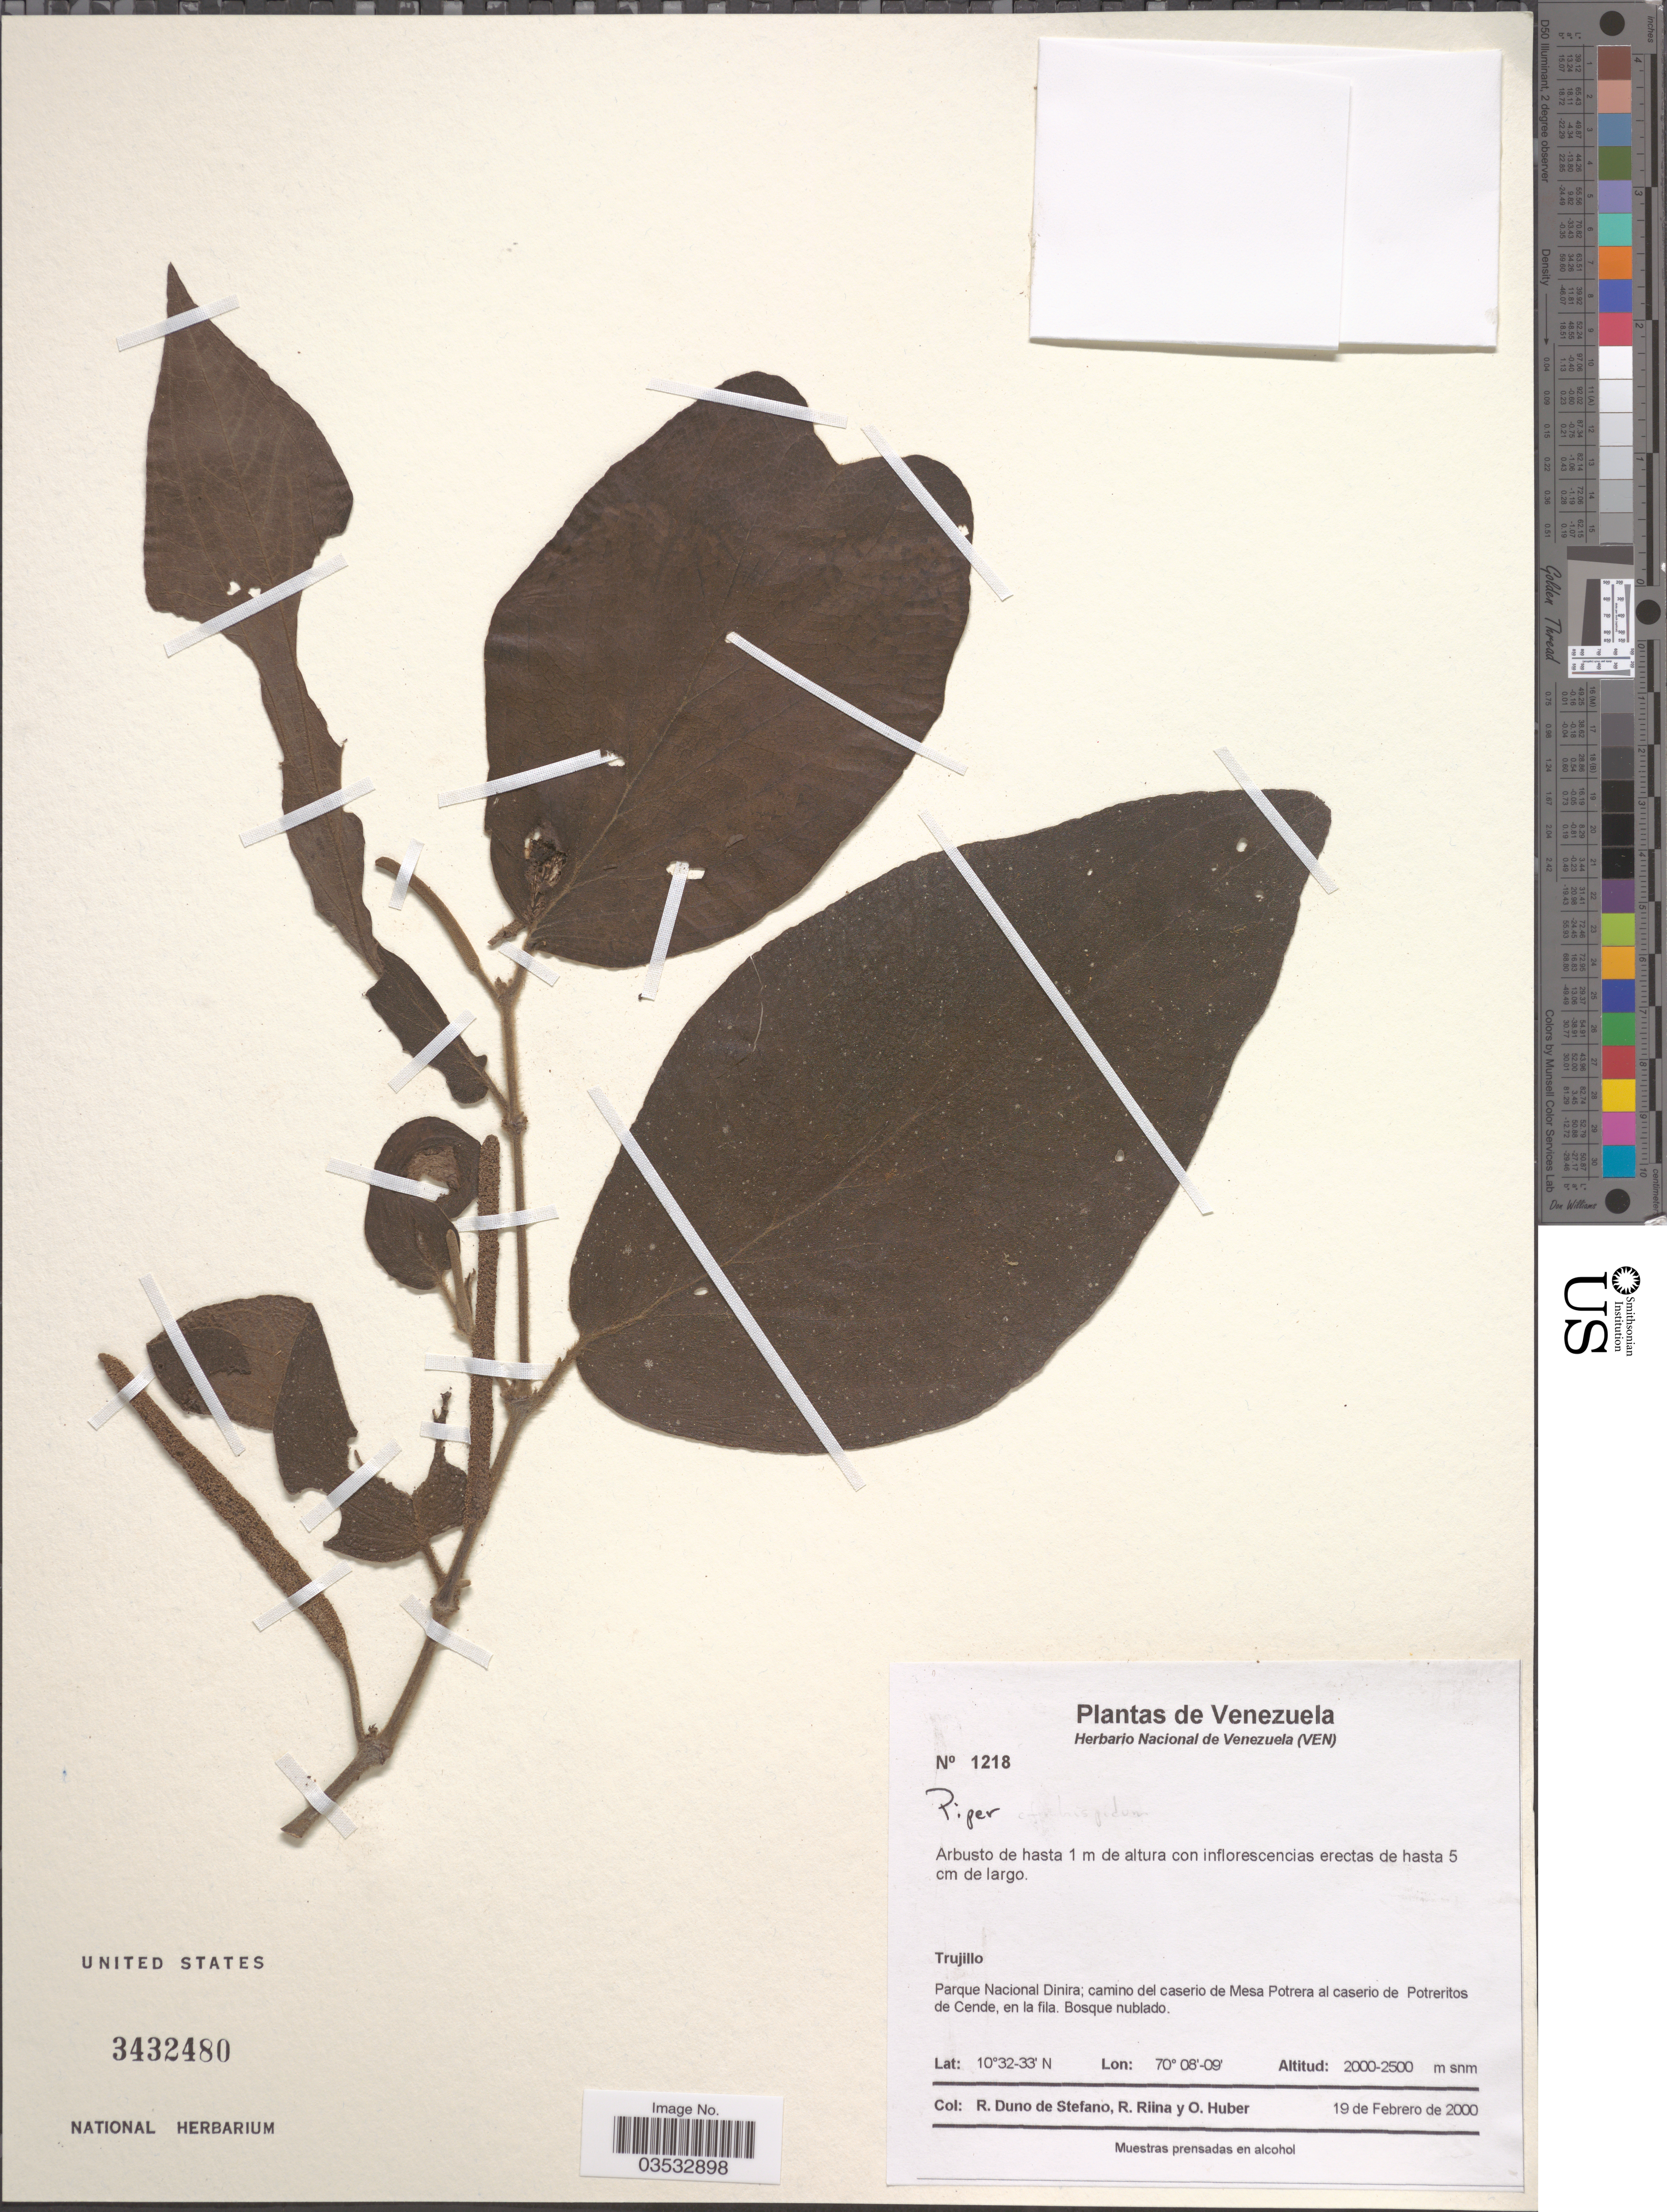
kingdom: Plantae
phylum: Tracheophyta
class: Magnoliopsida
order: Piperales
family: Piperaceae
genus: Piper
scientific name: Piper sp.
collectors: R. Duno de Stefano, R. Riina & O. Huber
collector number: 1218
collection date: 2000-02-19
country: Venezuela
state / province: Trujillo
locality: Parque Nacional Dinira; camino del caserio de Mesa Potrera al caserio de Potreritos de Cende, en la fila.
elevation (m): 2000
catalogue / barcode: US 3432480